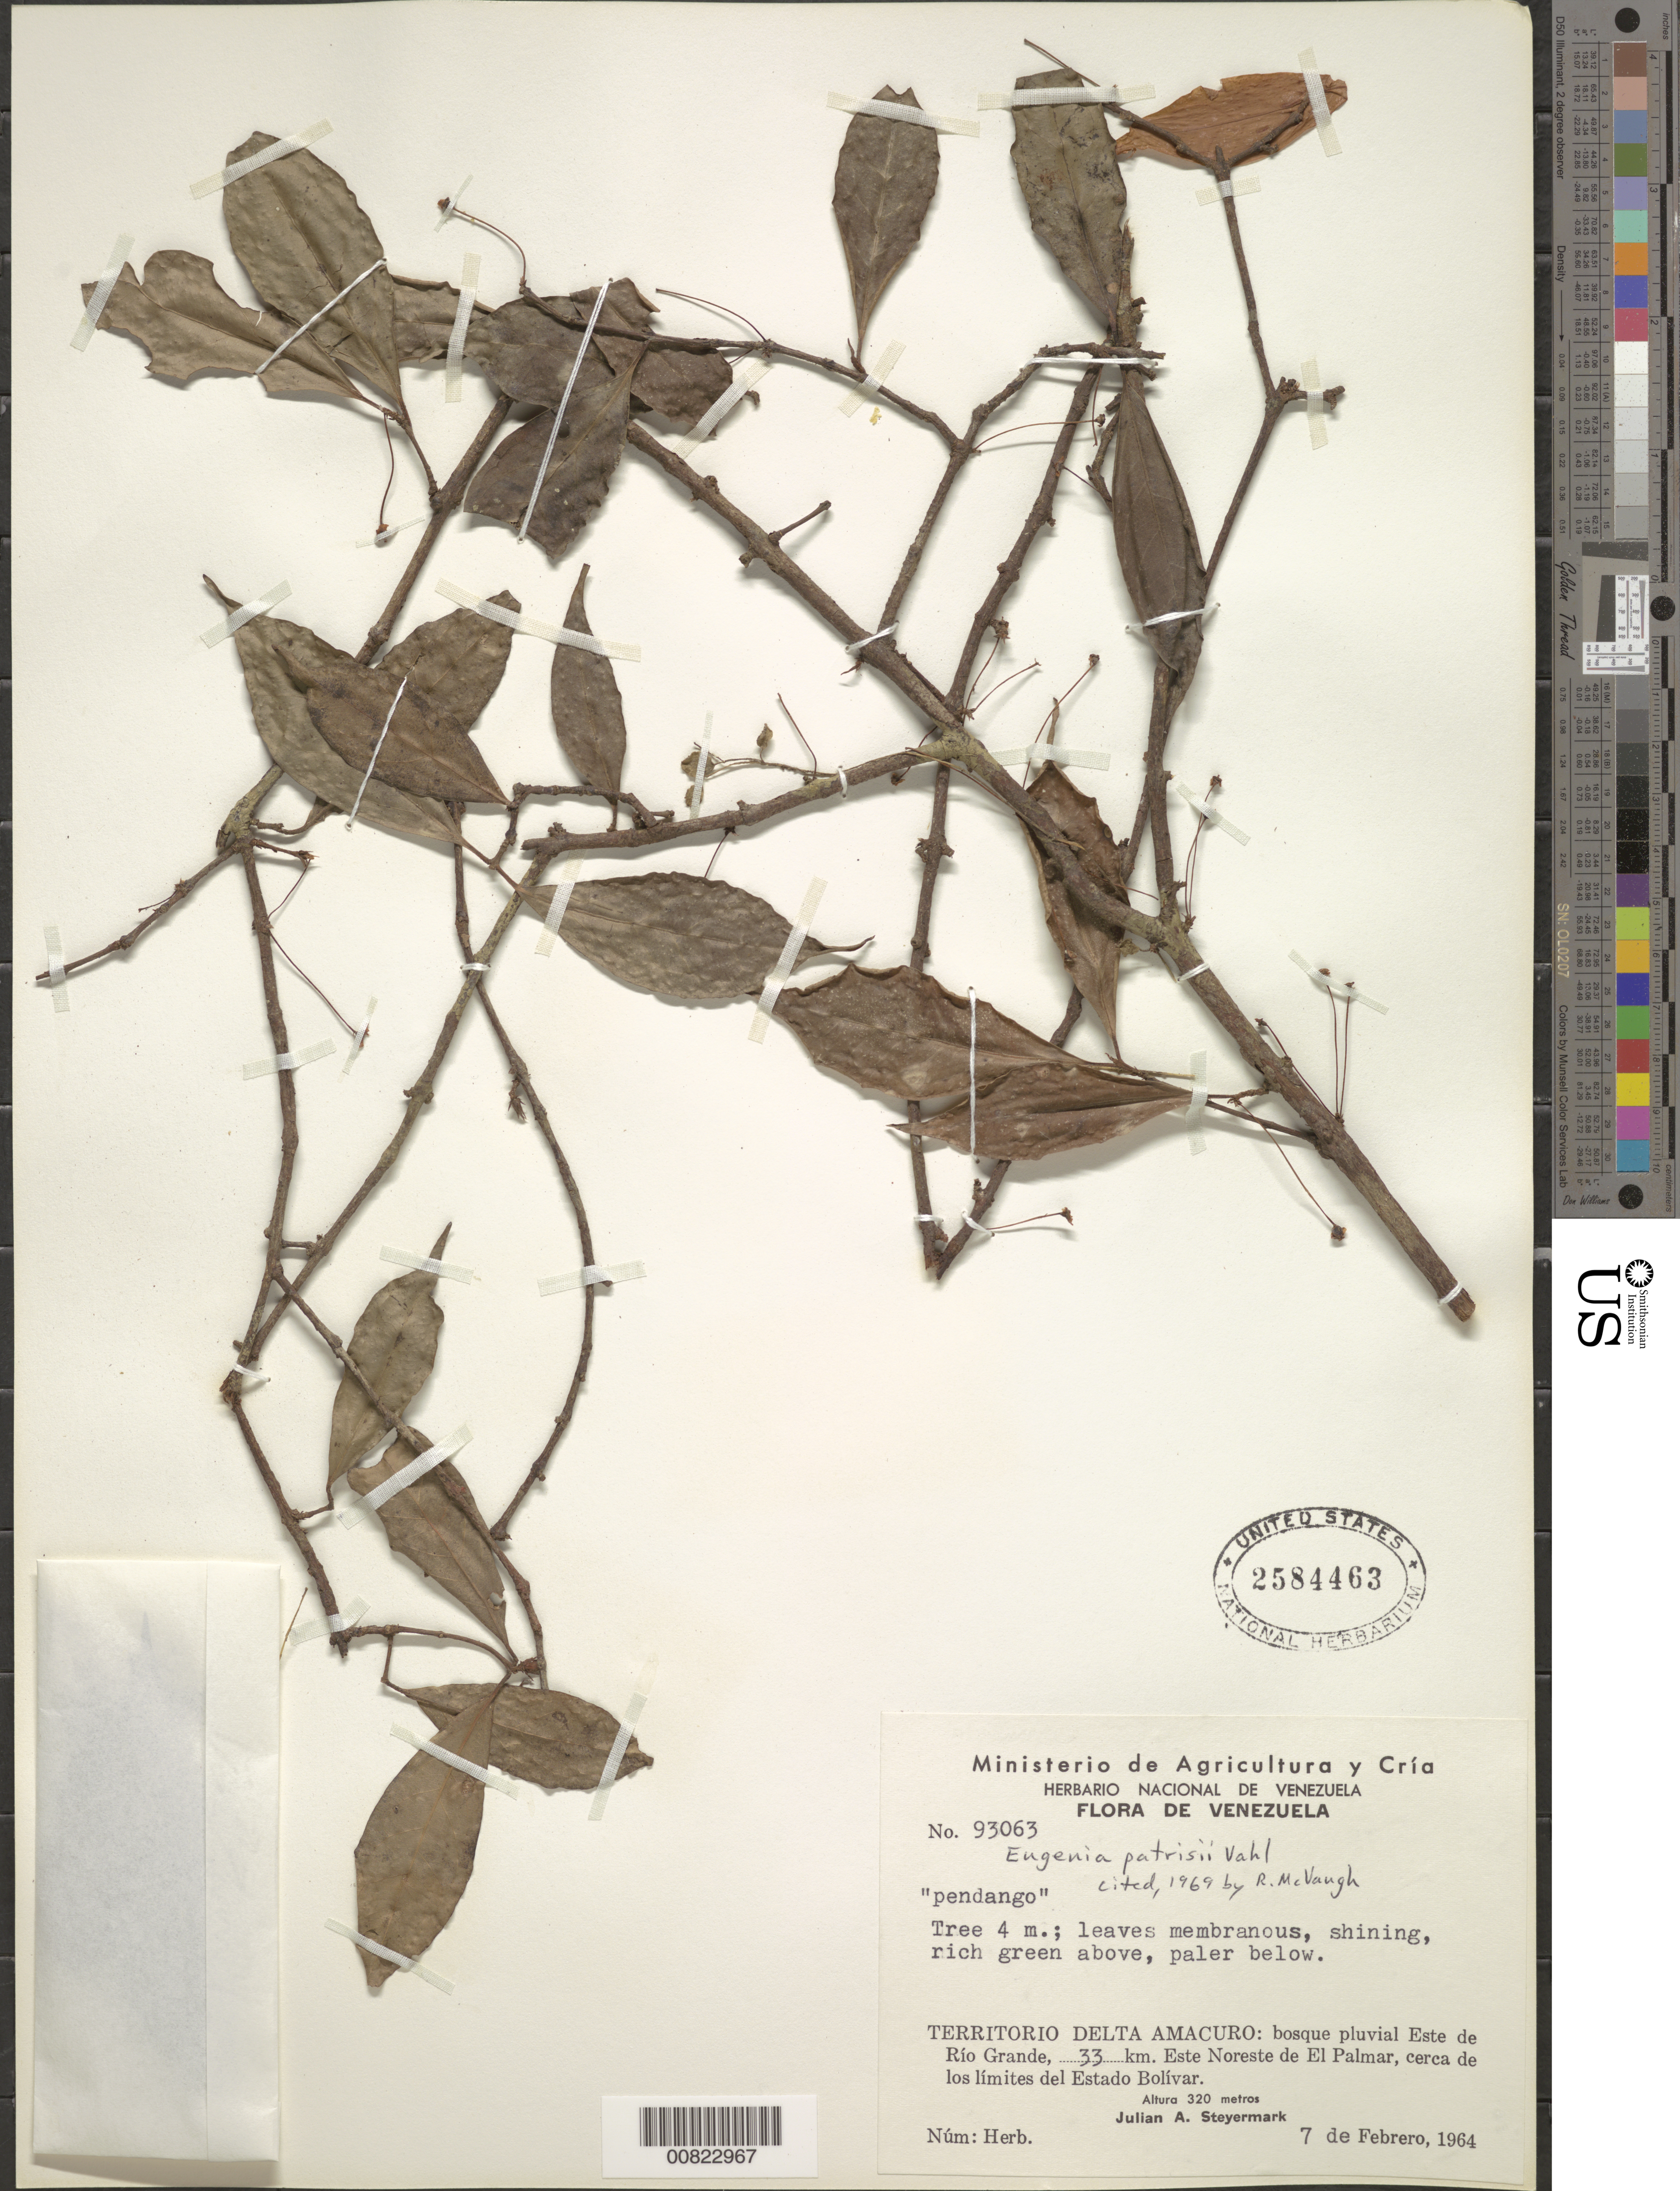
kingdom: Plantae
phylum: Tracheophyta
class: Magnoliopsida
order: Myrtales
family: Myrtaceae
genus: Eugenia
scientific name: Eugenia patrisii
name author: Vahl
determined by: McVaugh, R.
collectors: J. Steyermark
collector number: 93063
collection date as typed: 7-Feb-64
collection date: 1964-02-07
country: Venezuela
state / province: Delta Amacuro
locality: Este de Río Grande, 33 km ENE de El Palmar, cerca de los limites del Estado Bolívar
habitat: Rainforest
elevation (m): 320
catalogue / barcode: US 2584463